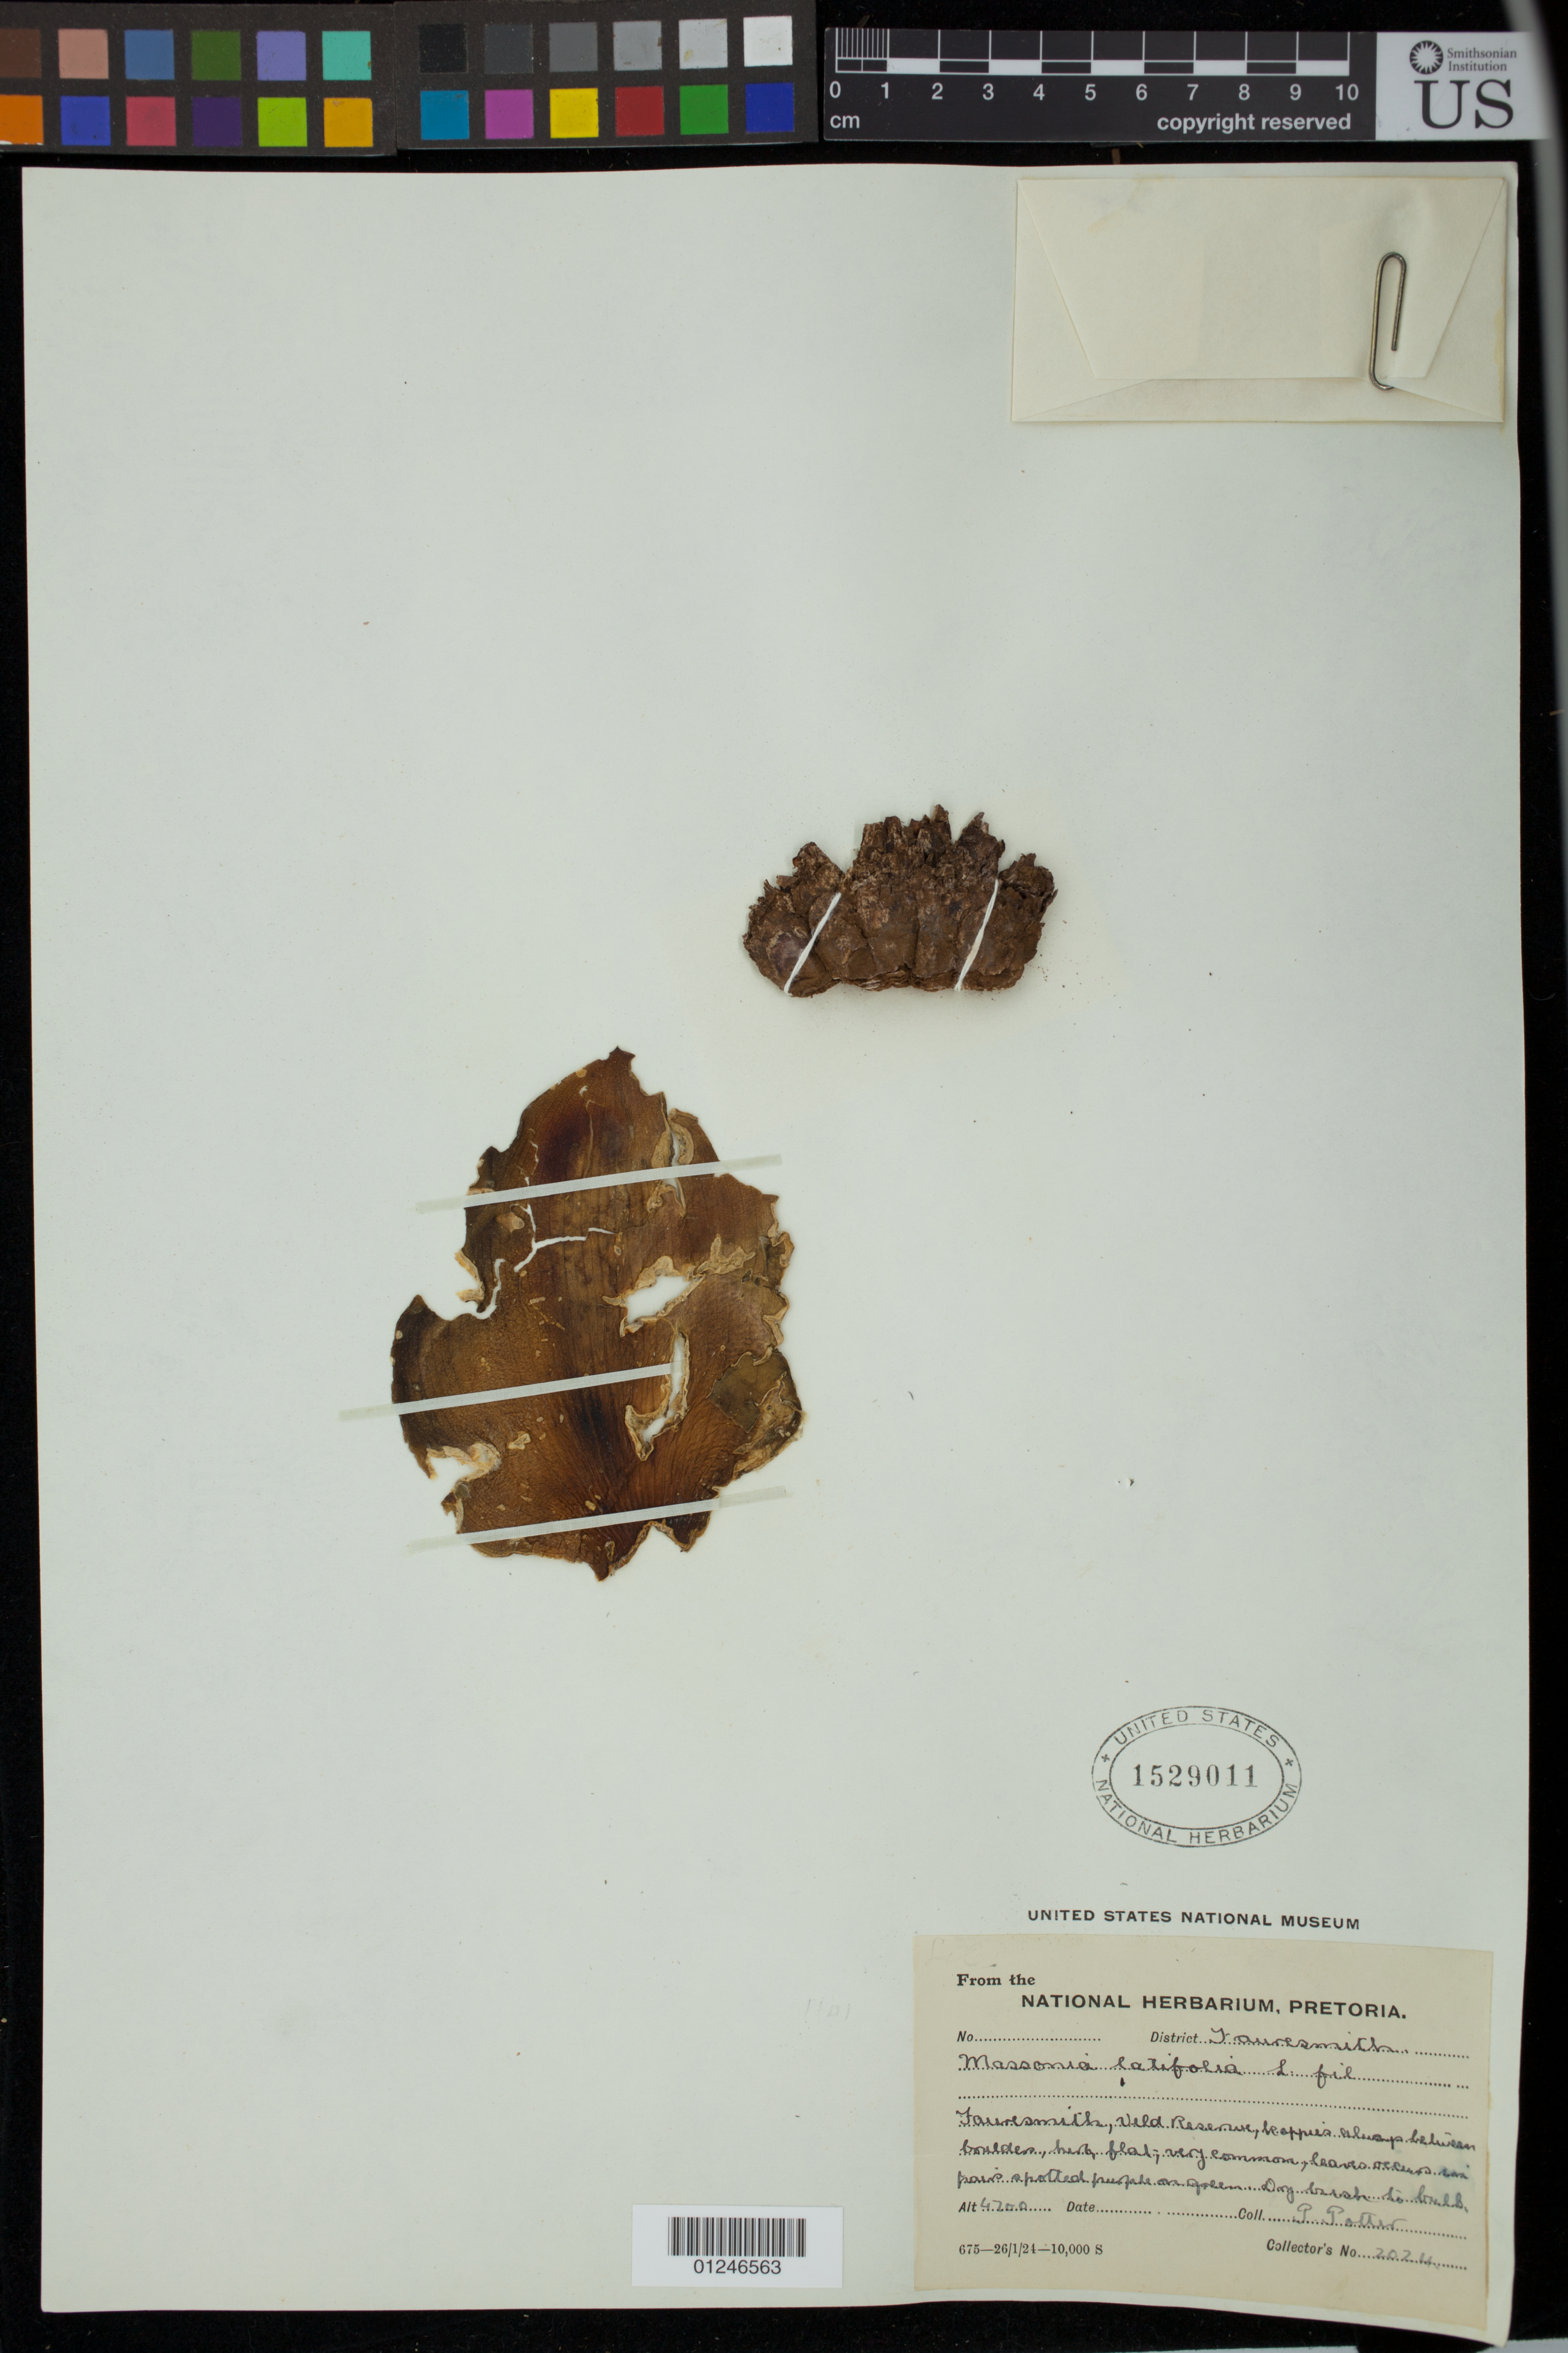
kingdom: Plantae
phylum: Tracheophyta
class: Liliopsida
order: Asparagales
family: Asparagaceae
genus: Massonia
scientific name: Massonia latifolia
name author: L. f.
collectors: G. Gotter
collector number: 2024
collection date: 1924-01-26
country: South Africa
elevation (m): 4200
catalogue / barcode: US 1529011